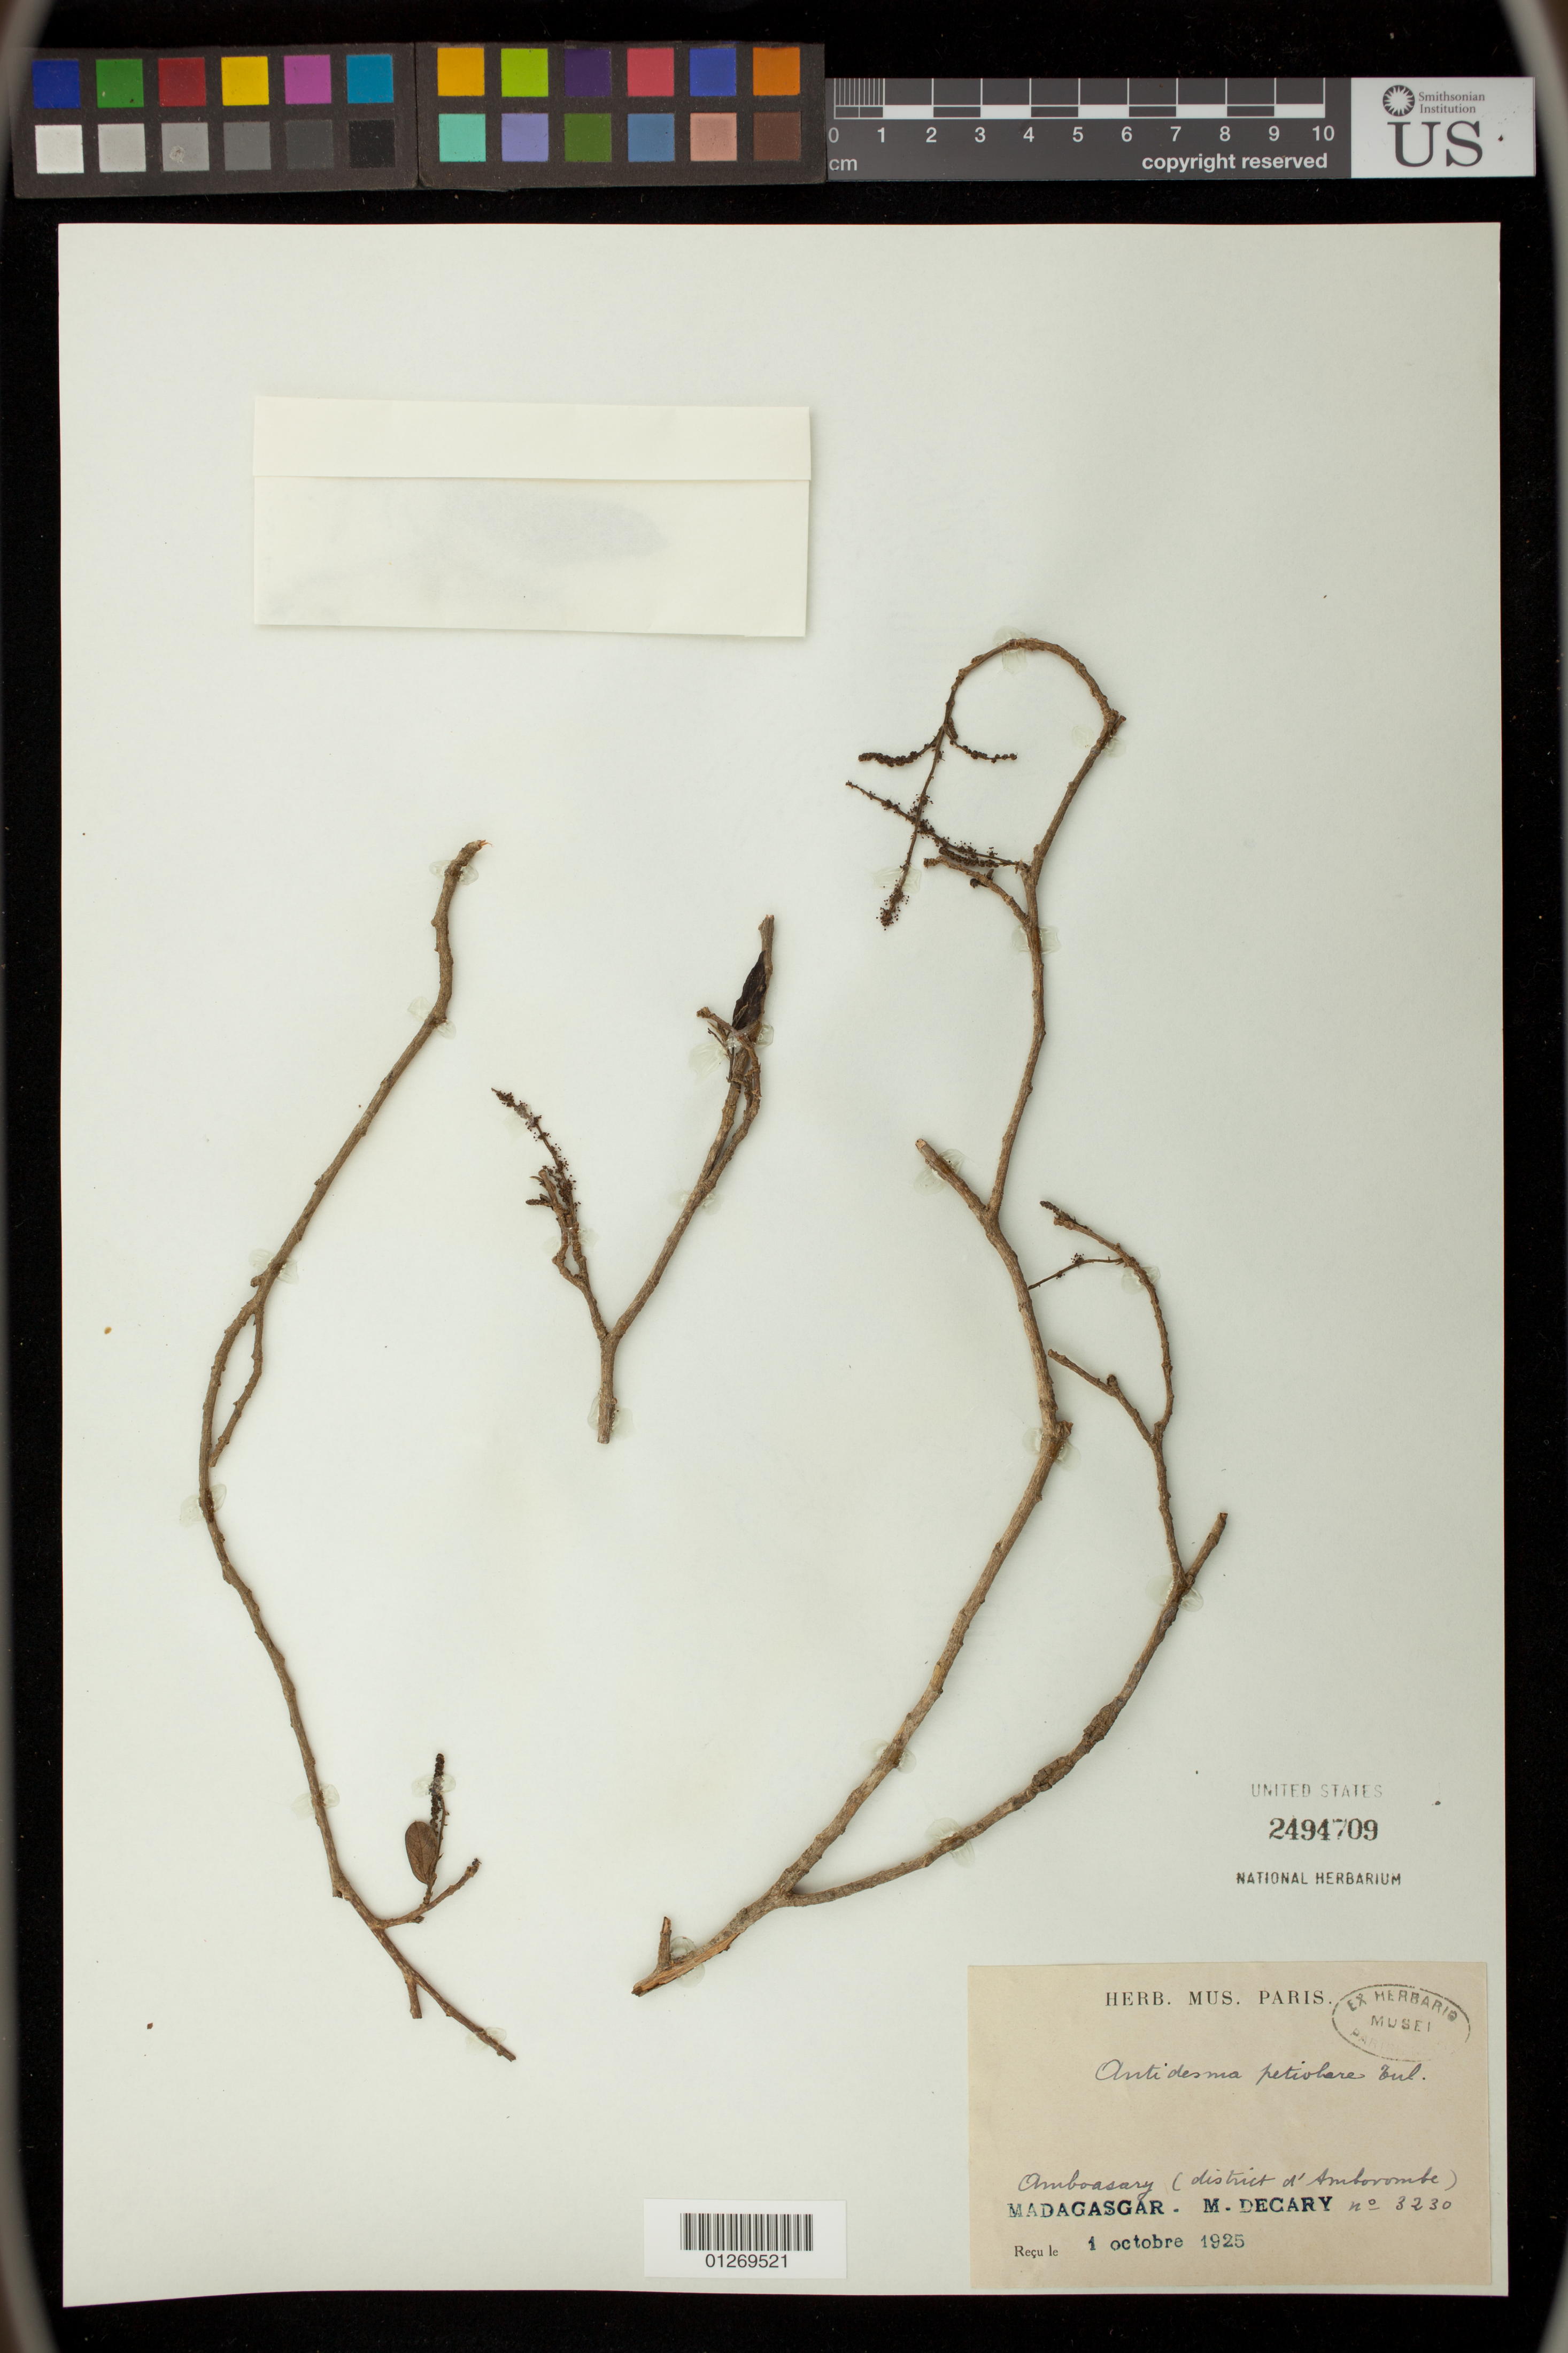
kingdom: Plantae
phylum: Tracheophyta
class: Magnoliopsida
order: Malpighiales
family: Phyllanthaceae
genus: Antidesma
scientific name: Antidesma petiolare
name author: Tul.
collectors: M. Decary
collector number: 3230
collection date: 1925-10-01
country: Madagascar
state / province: Anosy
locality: Amboasary (district d' Amborombe)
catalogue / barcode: US 2494709